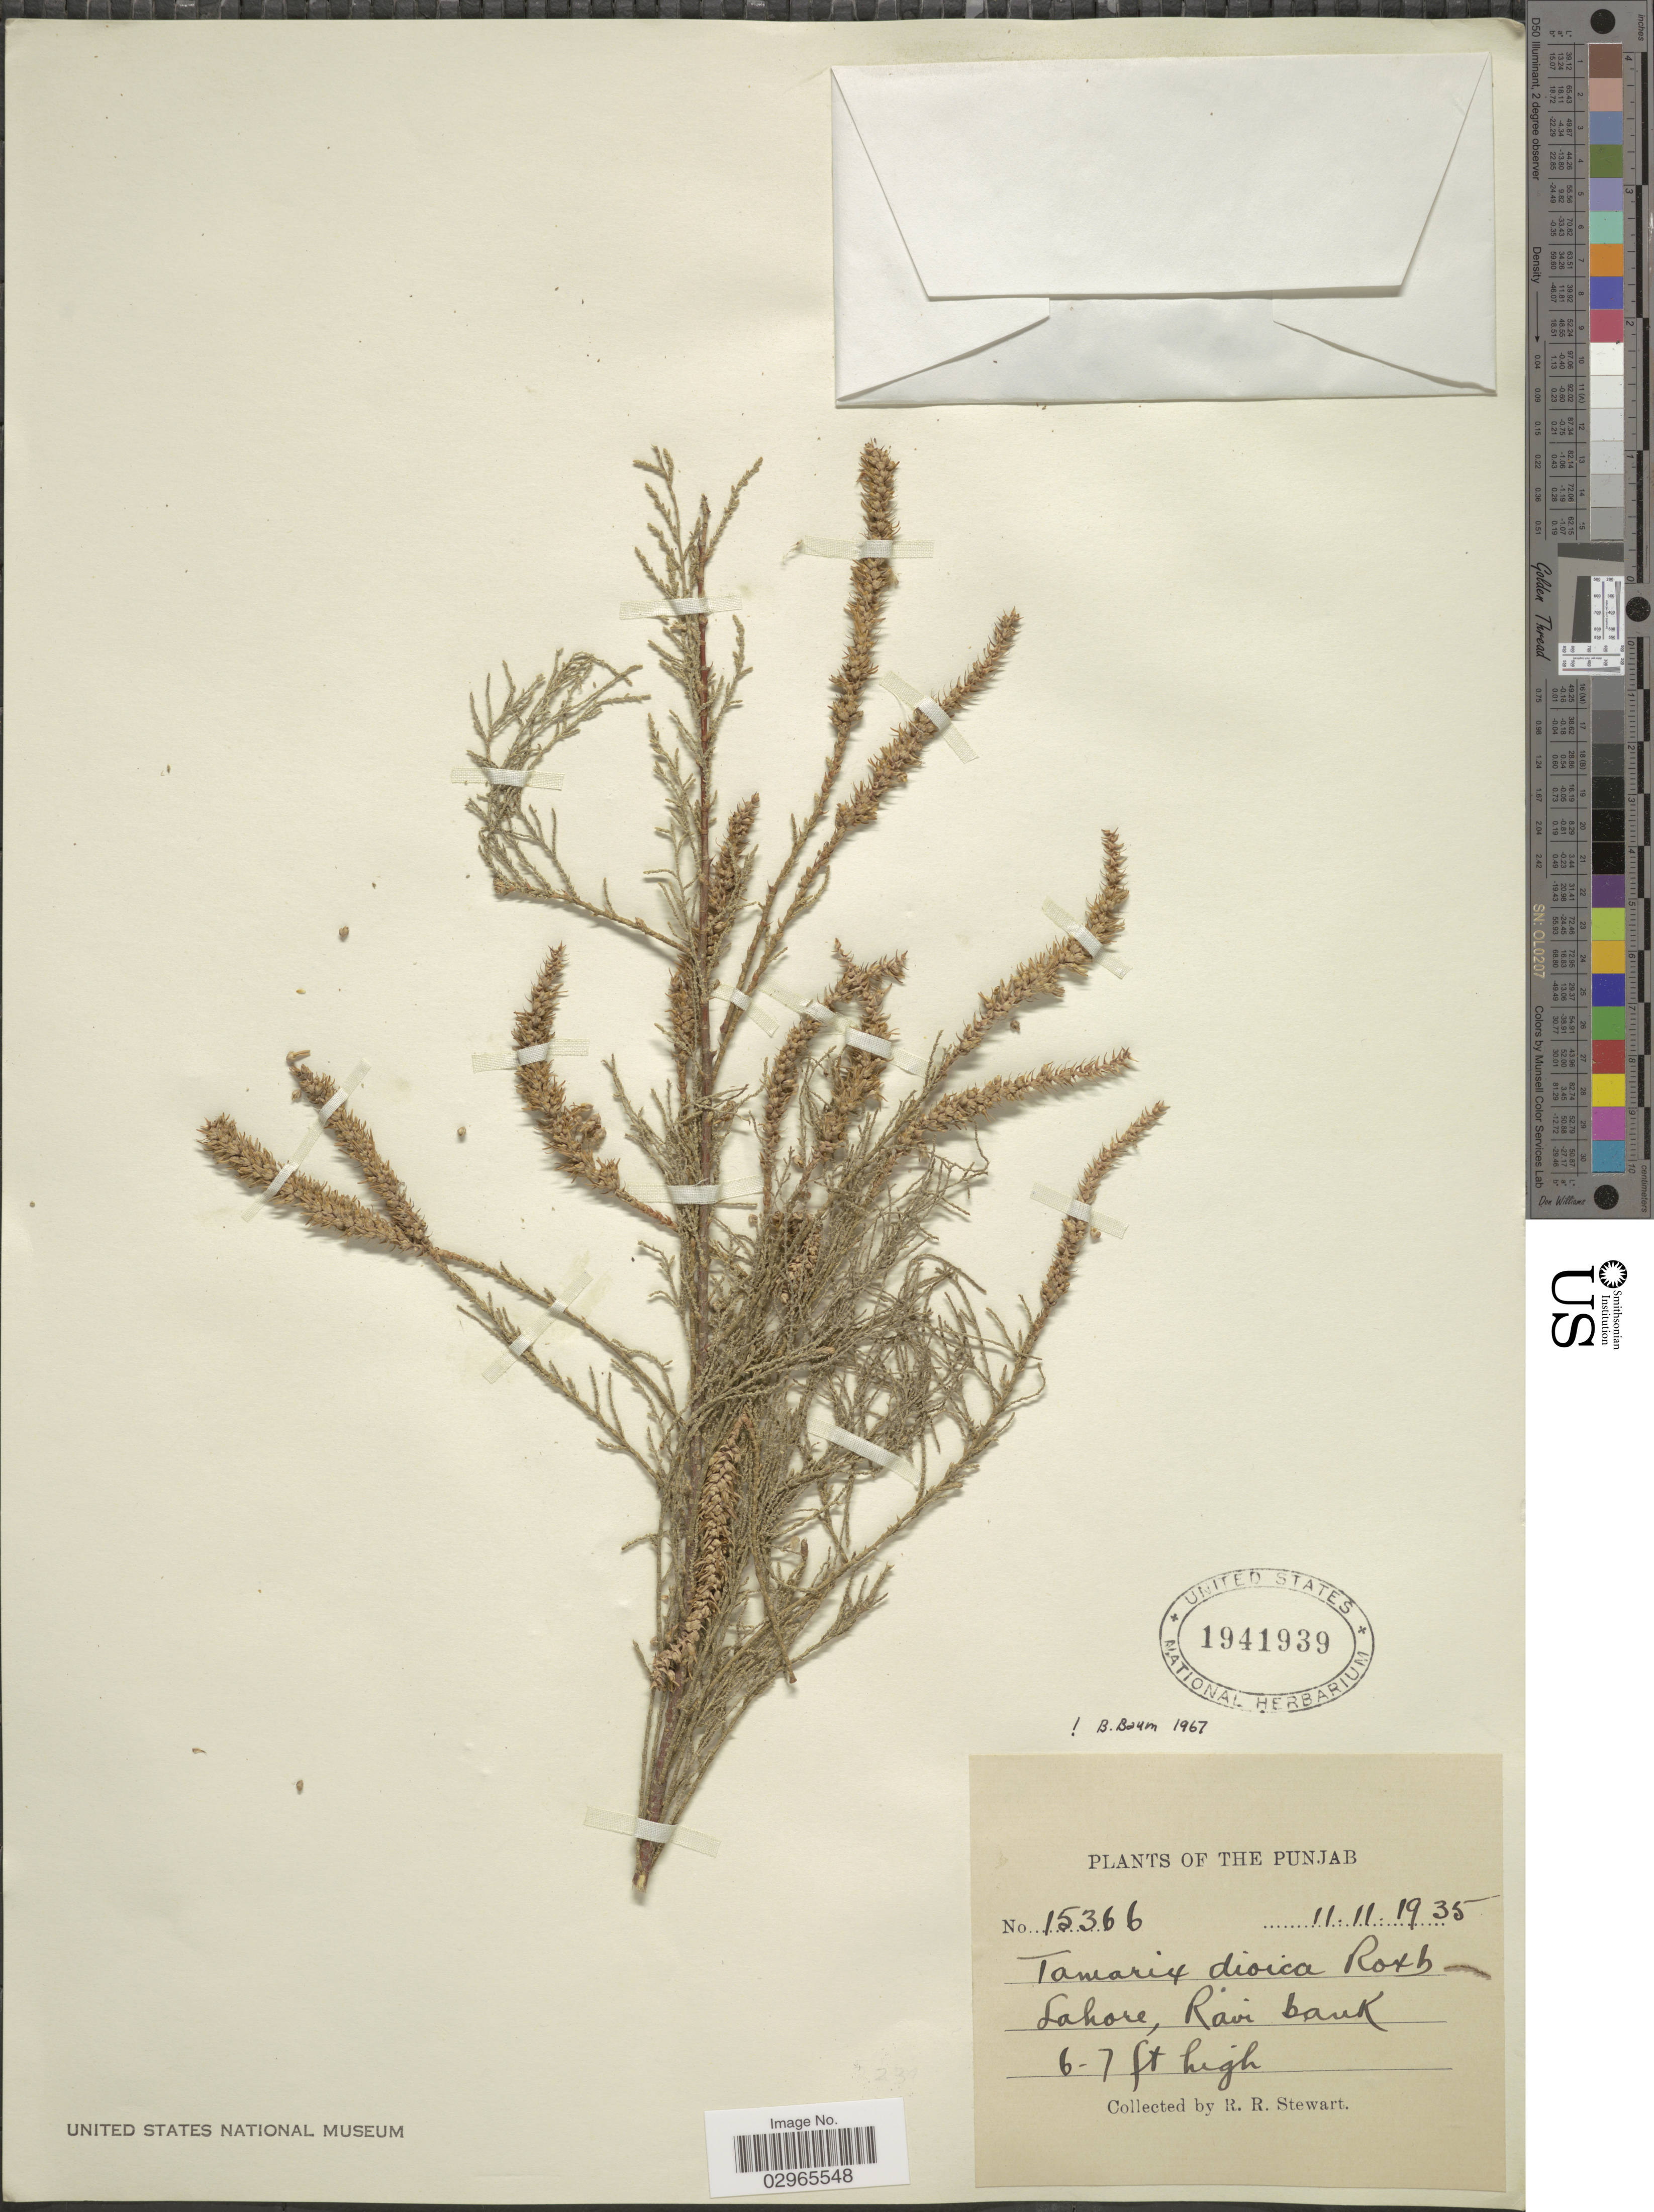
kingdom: Plantae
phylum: Tracheophyta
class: Magnoliopsida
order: Caryophyllales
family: Tamaricaceae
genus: Tamarix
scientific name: Tamarix dioica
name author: Roxb. ex Roth.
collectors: R. Stewart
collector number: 15366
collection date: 1935-11-11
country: Pakistan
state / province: Punjab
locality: Lahore, Ravi bank.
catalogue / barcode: US 1941939